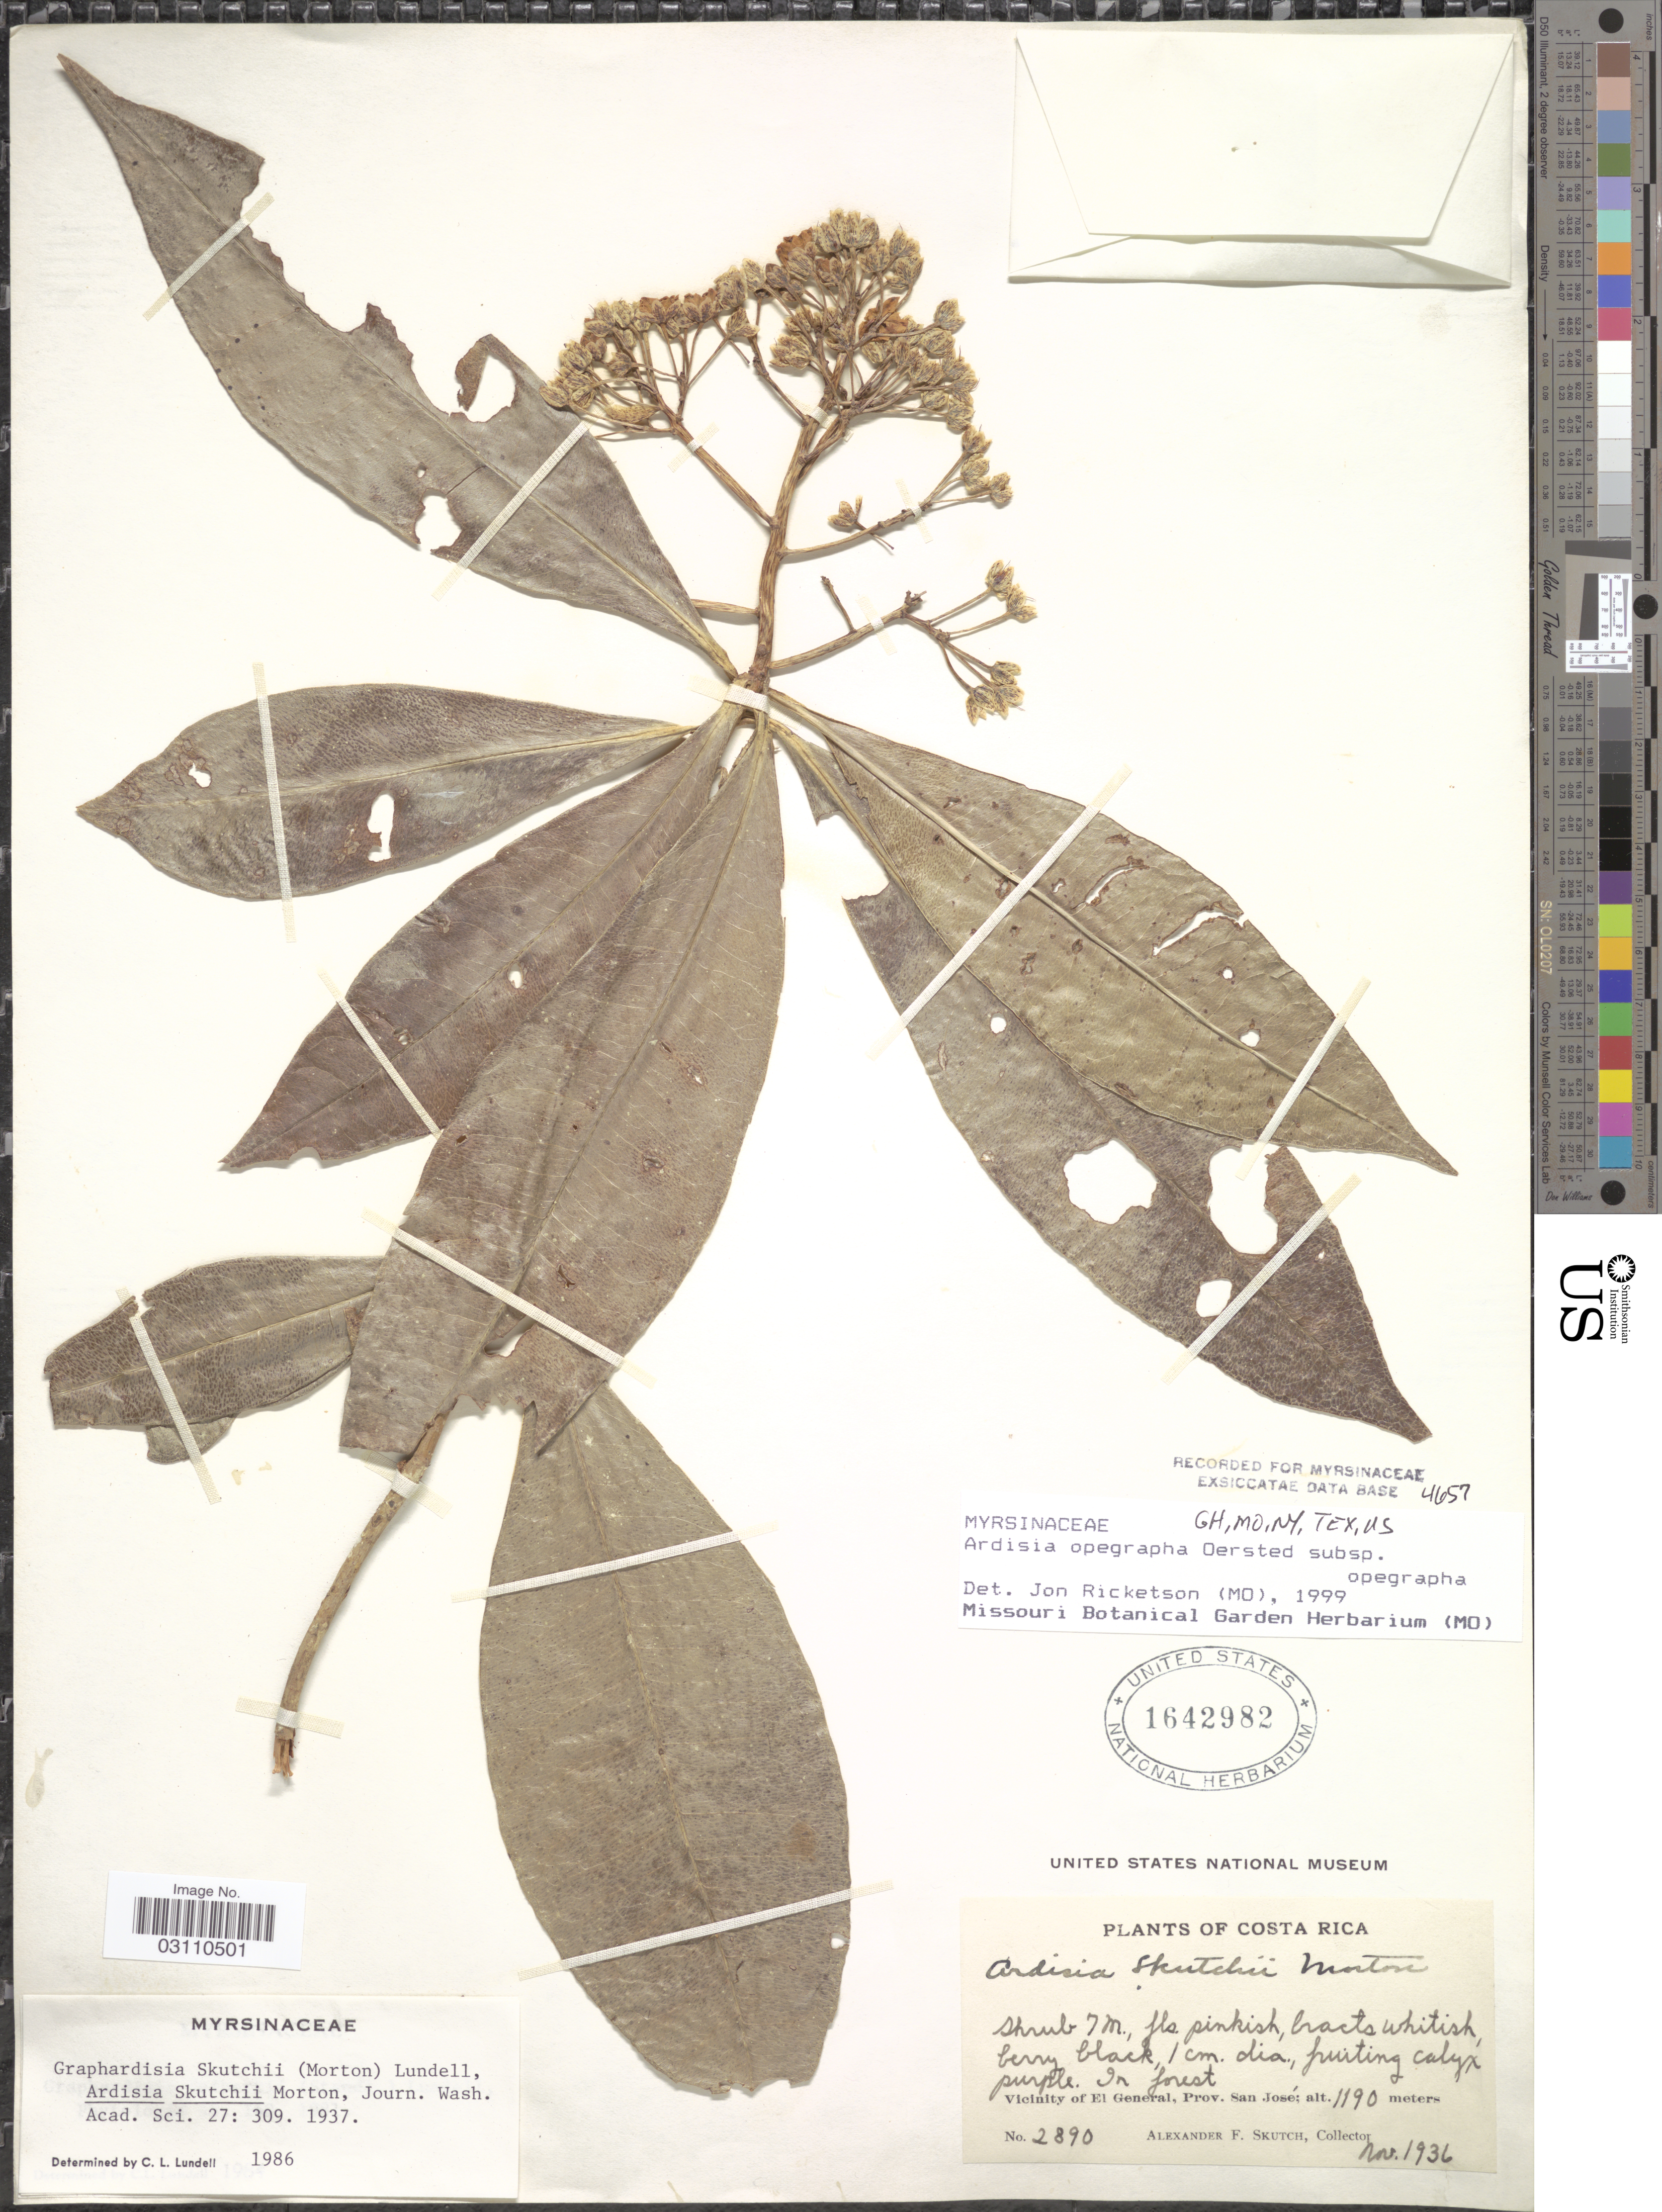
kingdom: Plantae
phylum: Tracheophyta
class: Magnoliopsida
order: Ericales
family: Primulaceae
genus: Ardisia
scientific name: Ardisia opegrapha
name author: Oerst.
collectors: A. F. Skutch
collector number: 2890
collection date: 1936-11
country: Costa Rica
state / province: San José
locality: Vicinity of El General.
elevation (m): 1190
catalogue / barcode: US 1642982